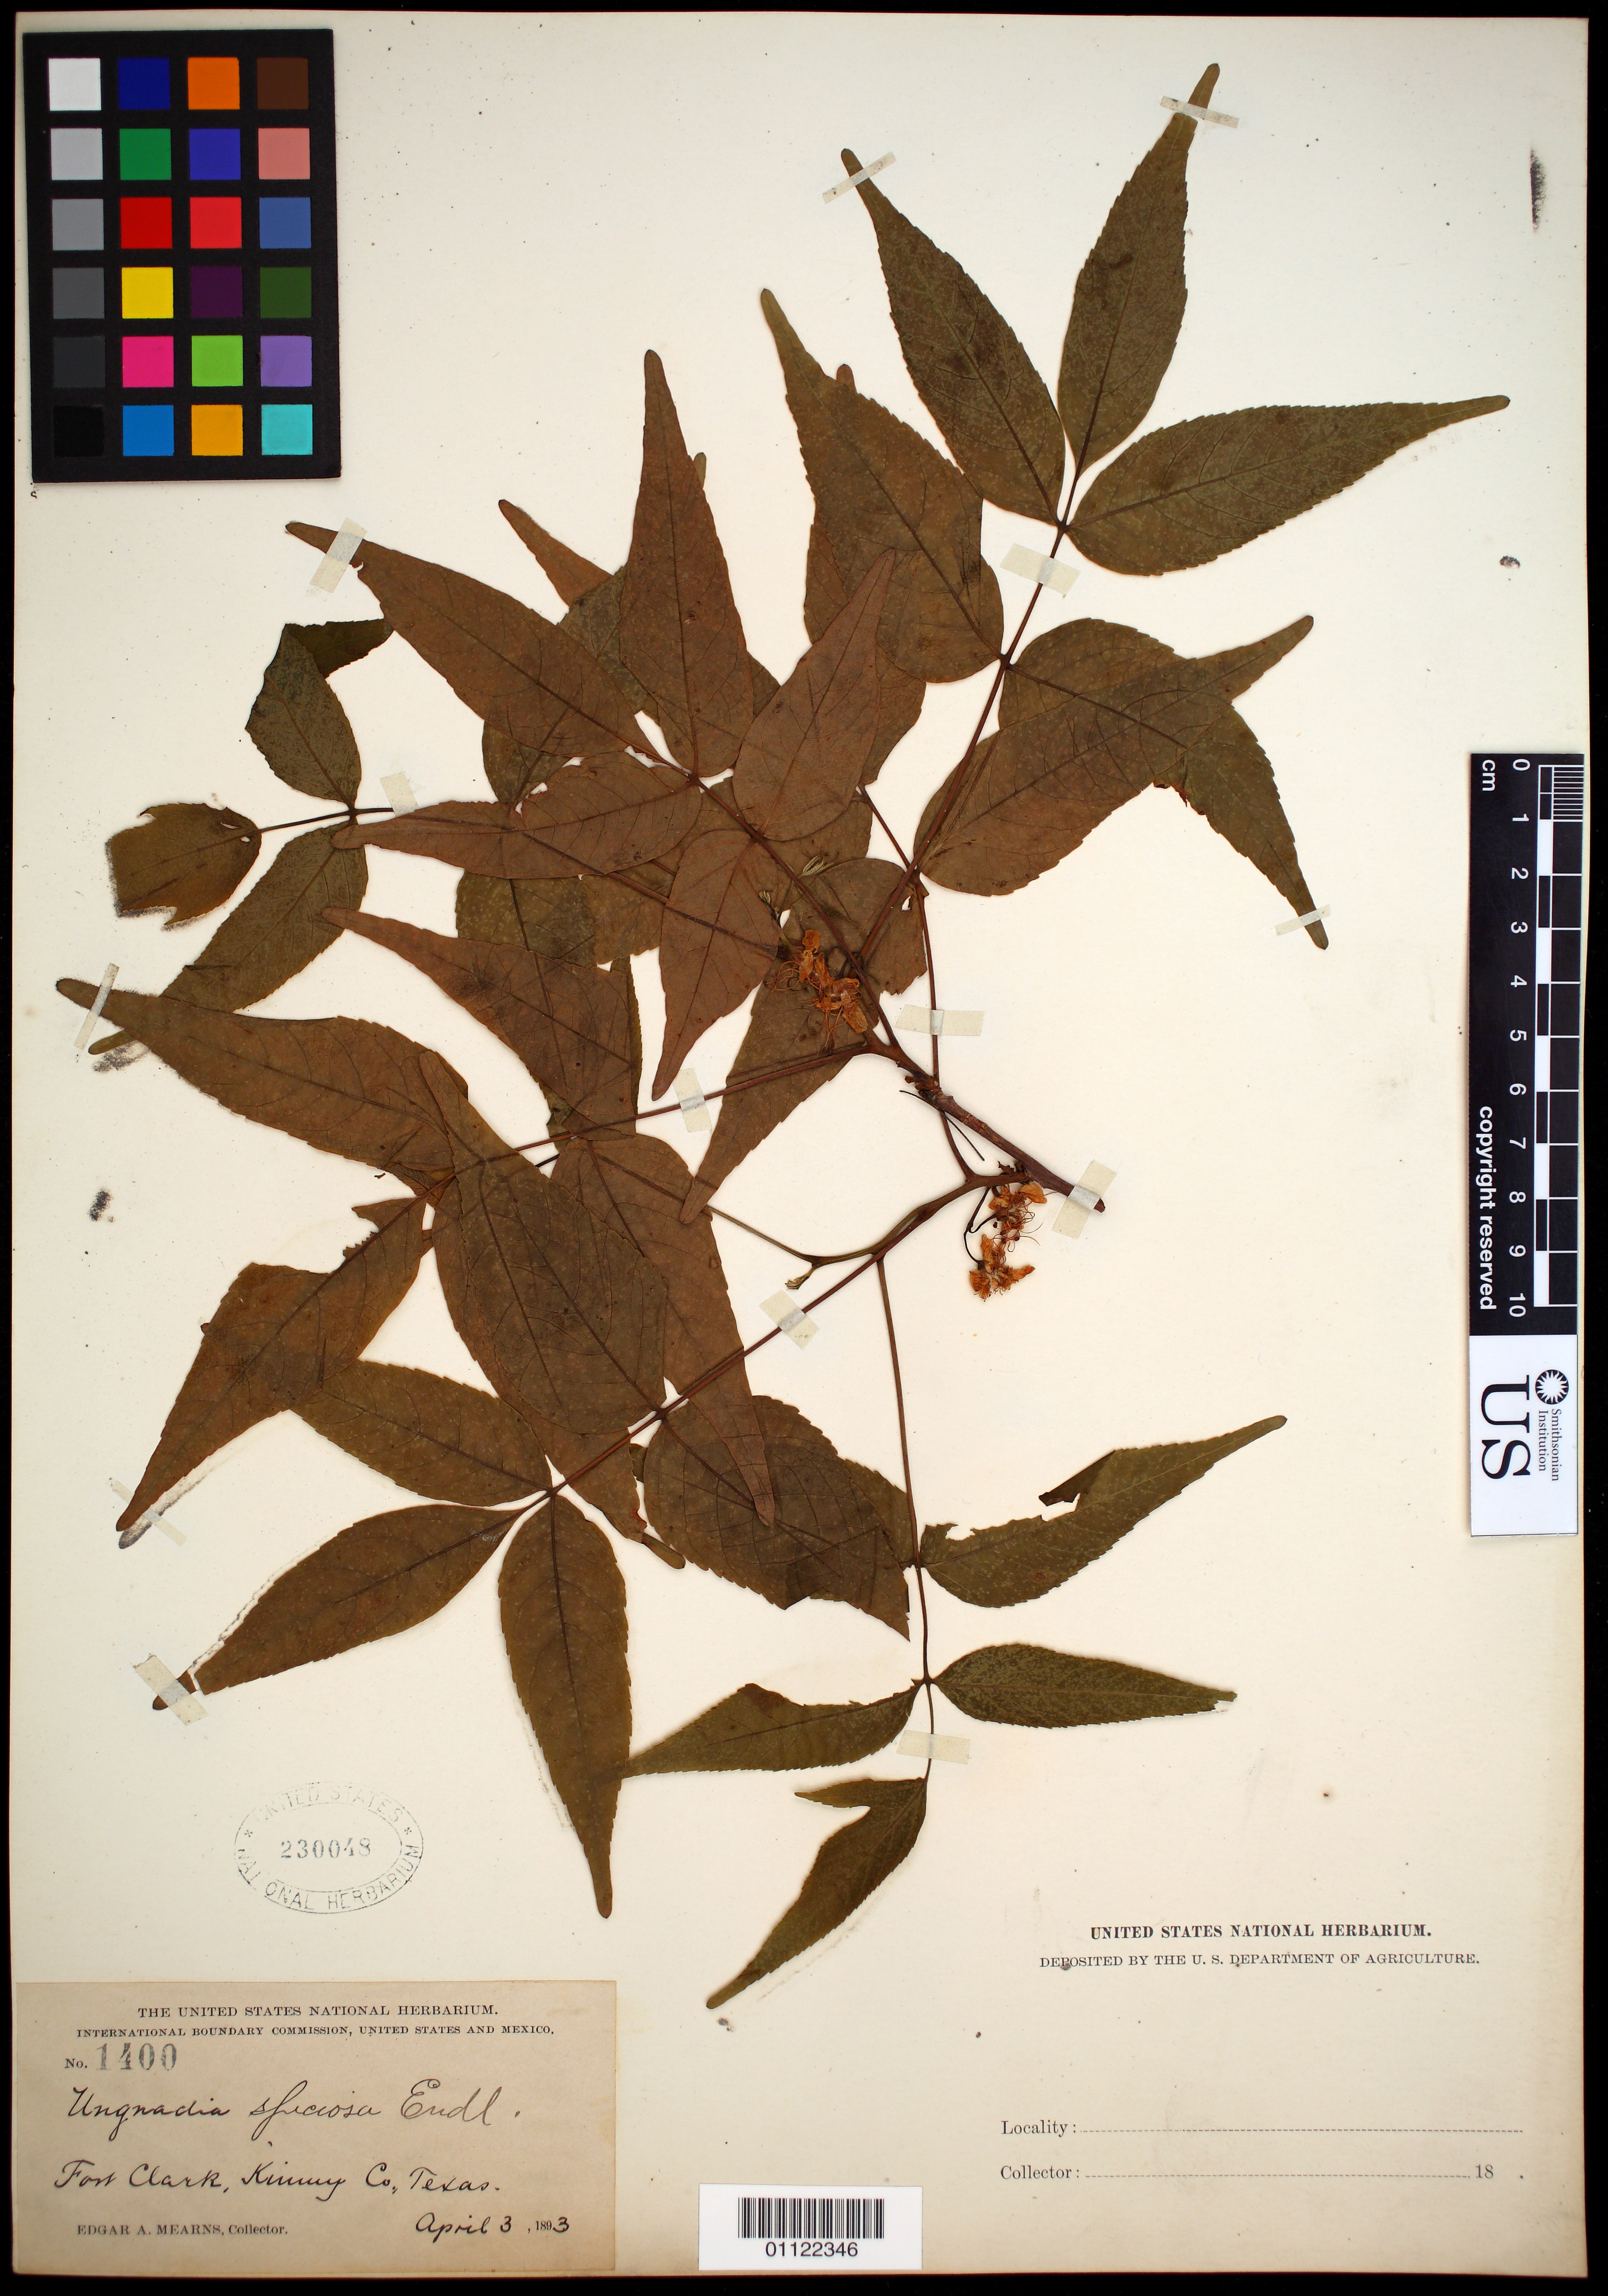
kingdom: Plantae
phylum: Tracheophyta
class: Magnoliopsida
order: Sapindales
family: Sapindaceae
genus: Ungnadia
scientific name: Ungnadia speciosa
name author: Endl.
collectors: E. A. Mearns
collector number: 1400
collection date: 1893-04-03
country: United States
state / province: Texas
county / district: Kinney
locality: Fort Clark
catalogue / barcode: US 230048